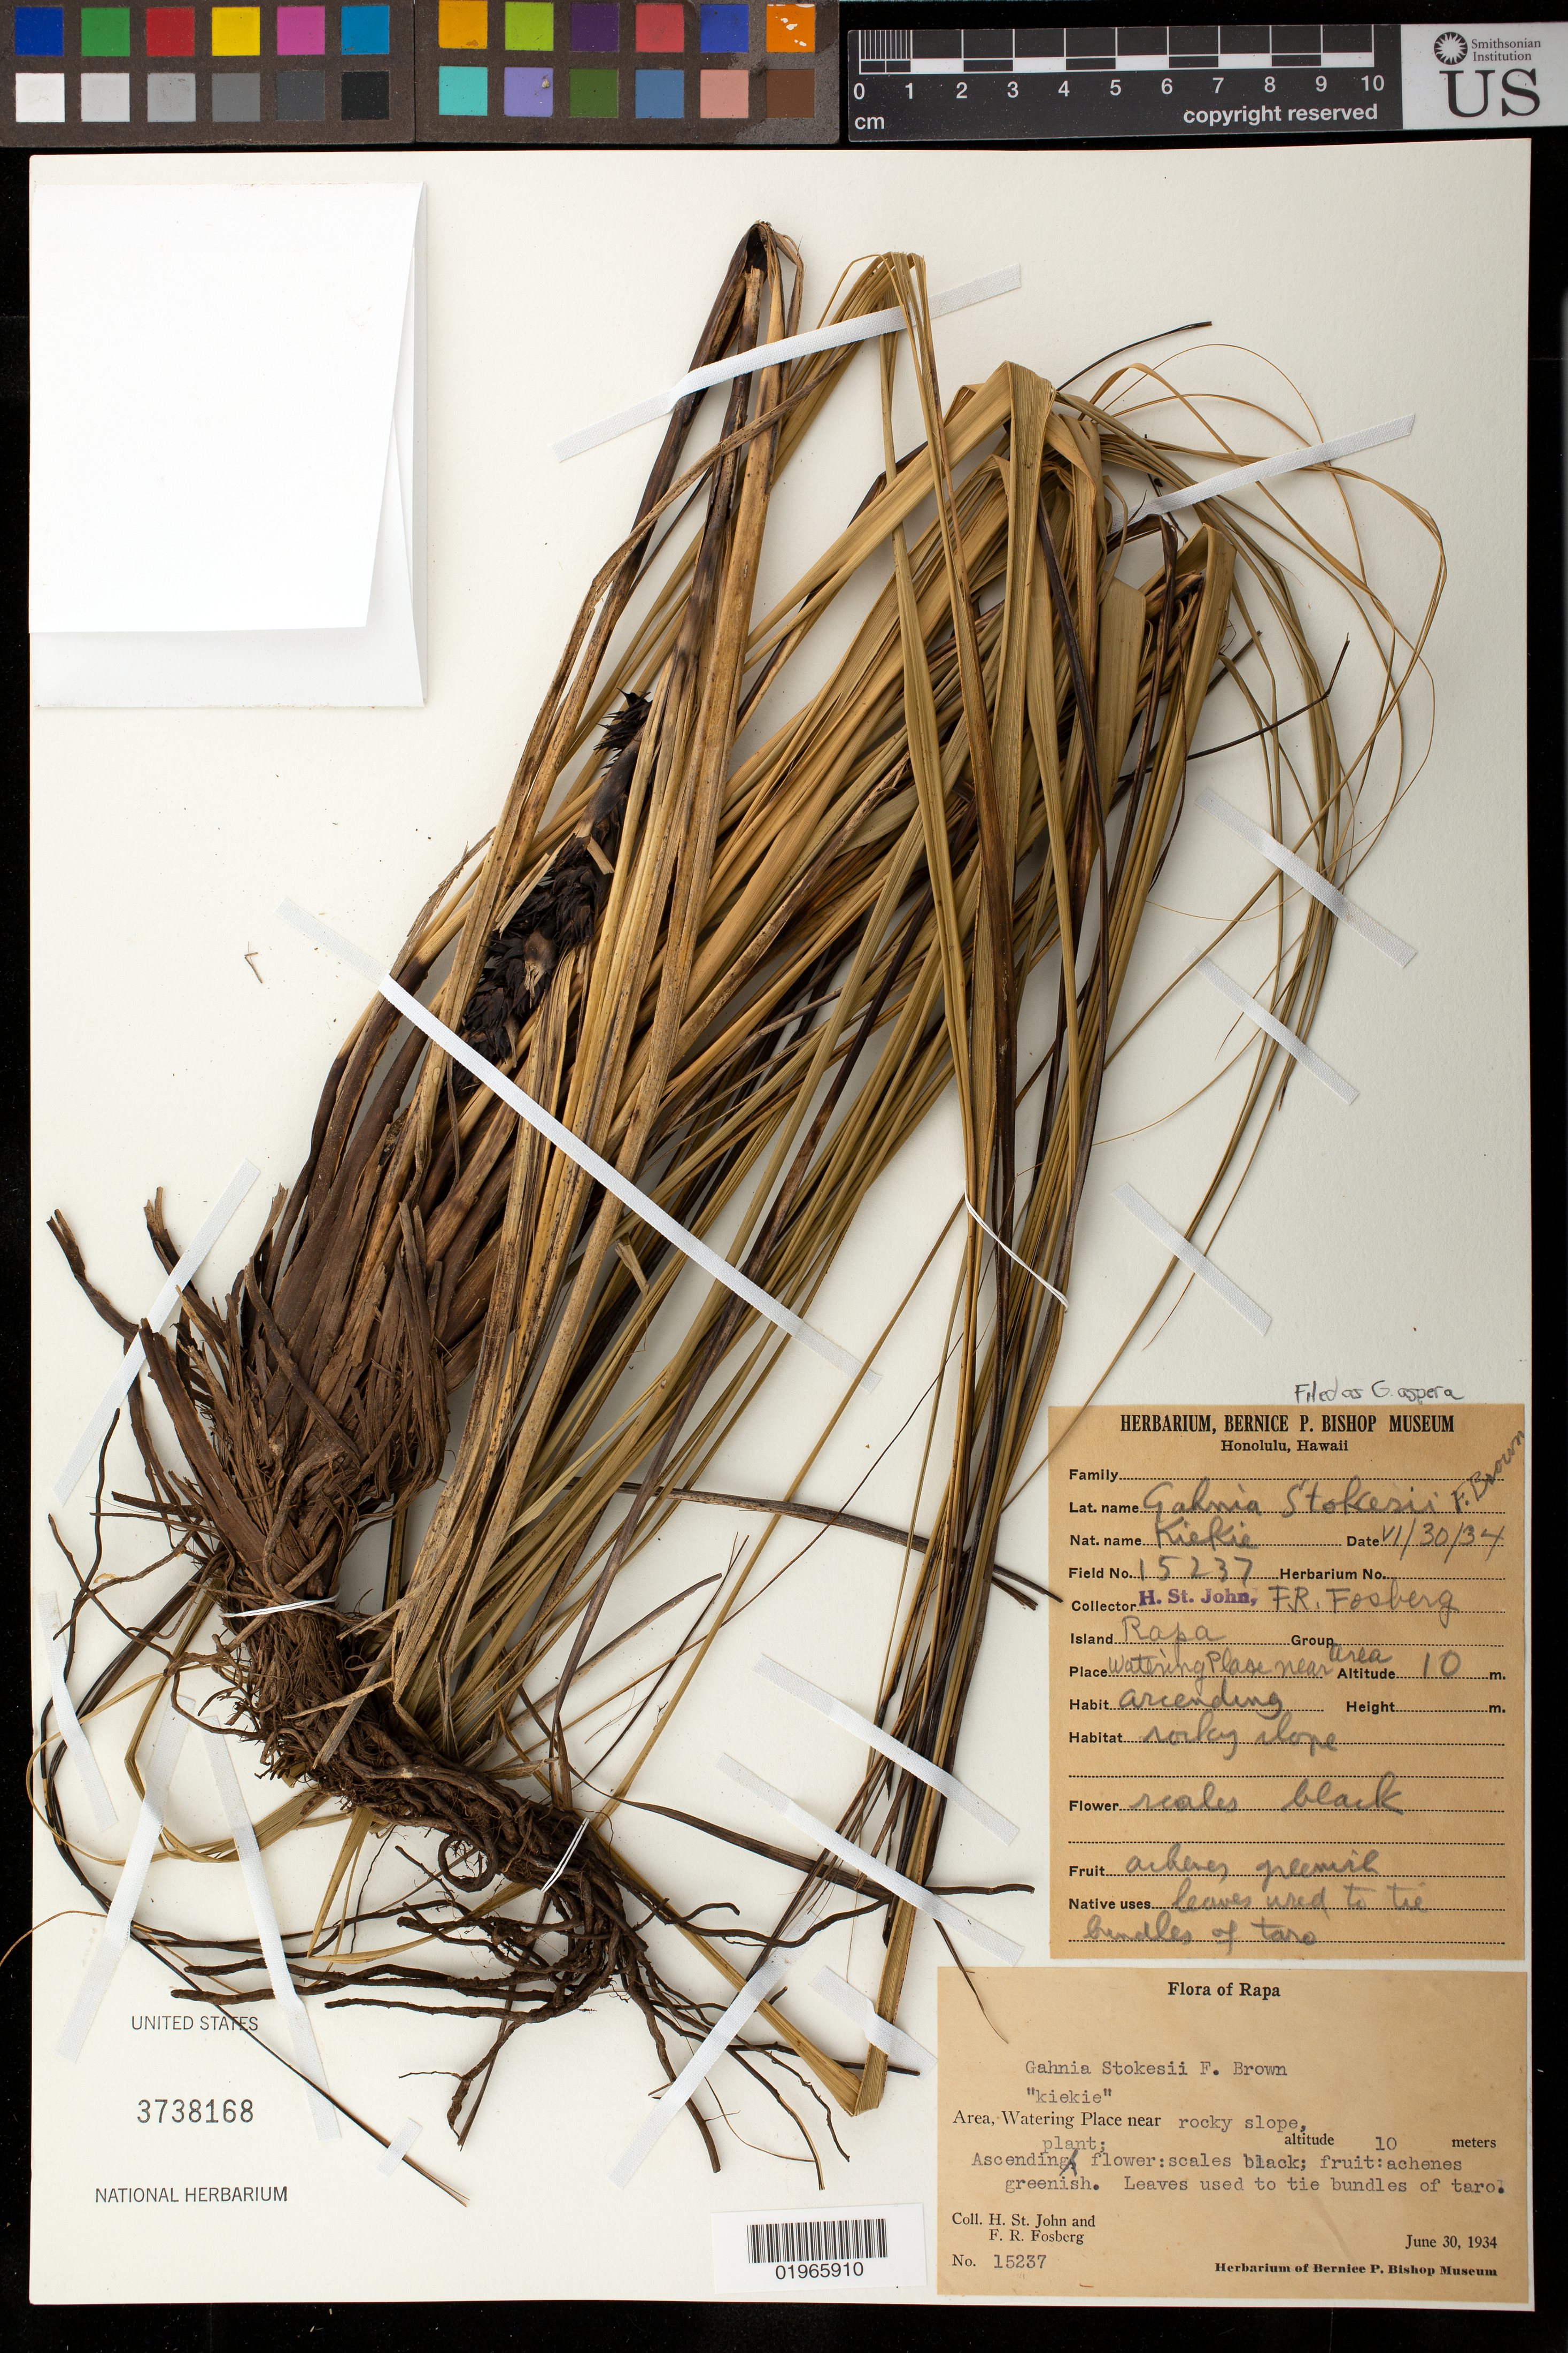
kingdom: Plantae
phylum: Tracheophyta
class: Liliopsida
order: Poales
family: Cyperaceae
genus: Gahnia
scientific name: Gahnia aspera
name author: (R. Br.) Spreng.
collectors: H. St. John & F. R. Fosberg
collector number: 15237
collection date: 1934-06-30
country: French Polynesia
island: Rapa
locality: Rapa. Area, Watering Place near rocky slope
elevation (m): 10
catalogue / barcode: US 3738168